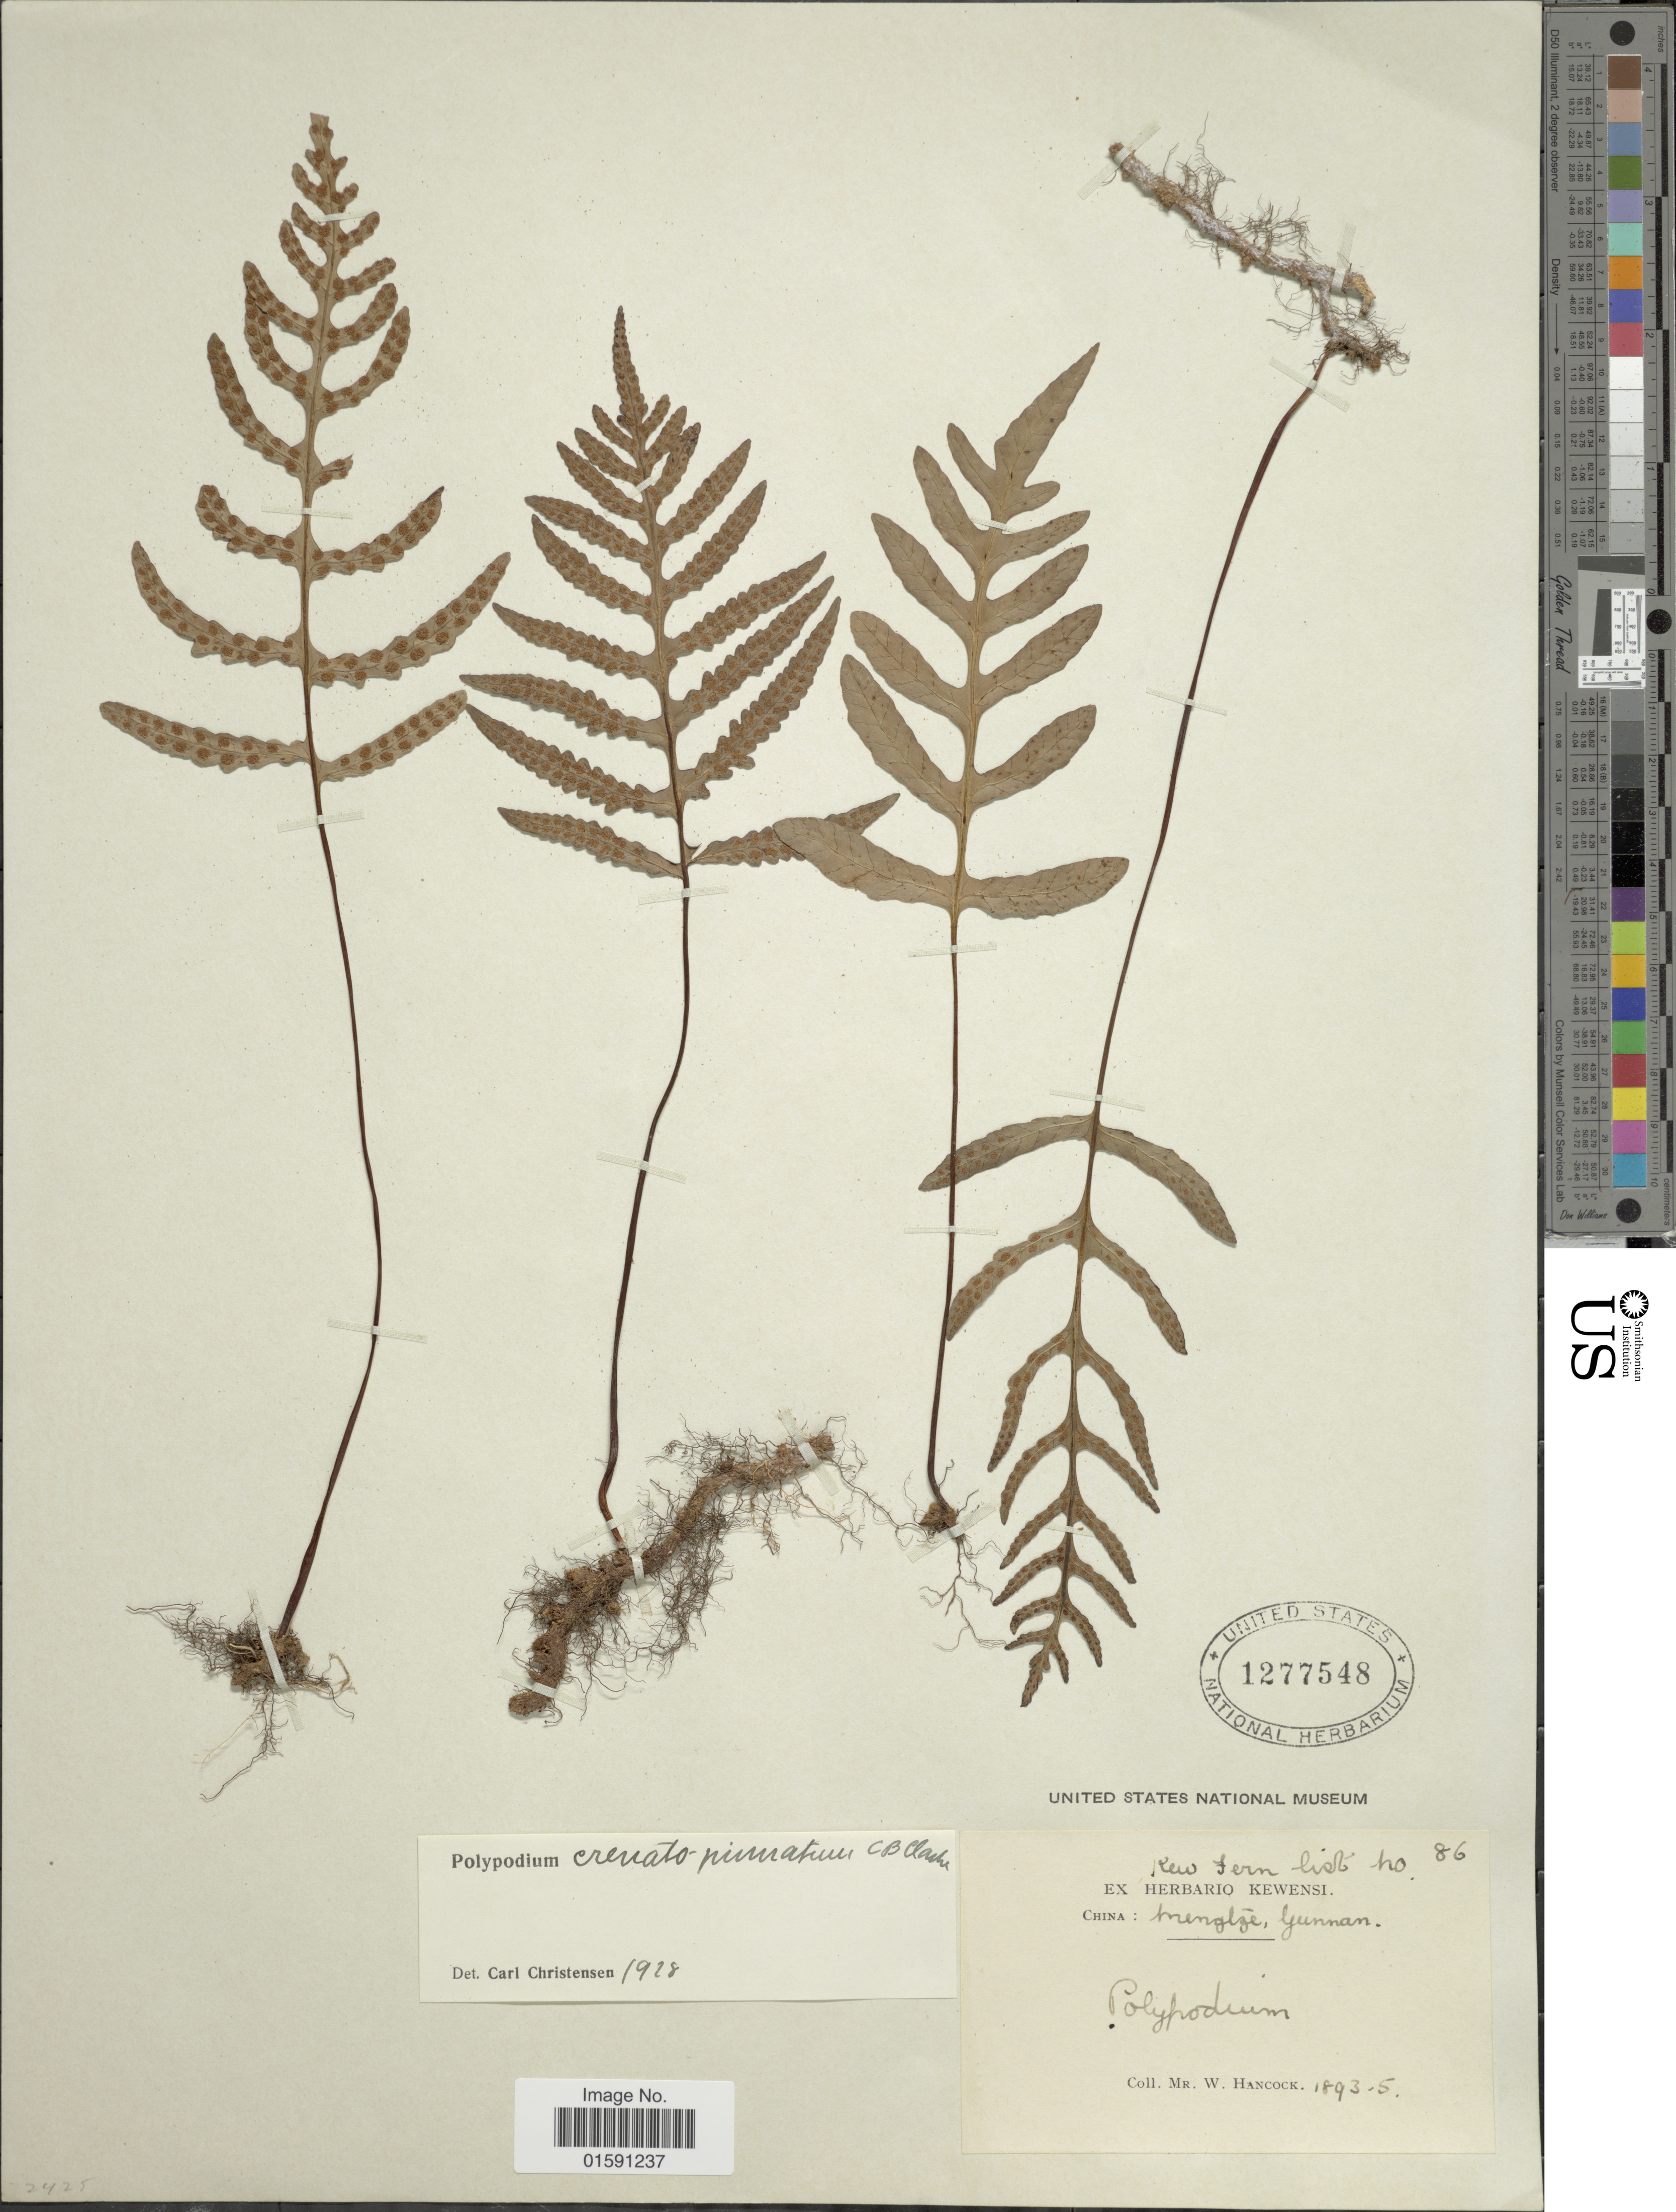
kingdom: Plantae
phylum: Tracheophyta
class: Polypodiopsida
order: Polypodiales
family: Polypodiaceae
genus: Selliguea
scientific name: Selliguea crenatopinnata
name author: (C.B. Clarke) S. L. Yu et al.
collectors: W. Hancock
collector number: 86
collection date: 1893/1895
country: China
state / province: Yunnan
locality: Mengtze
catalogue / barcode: US 1277548